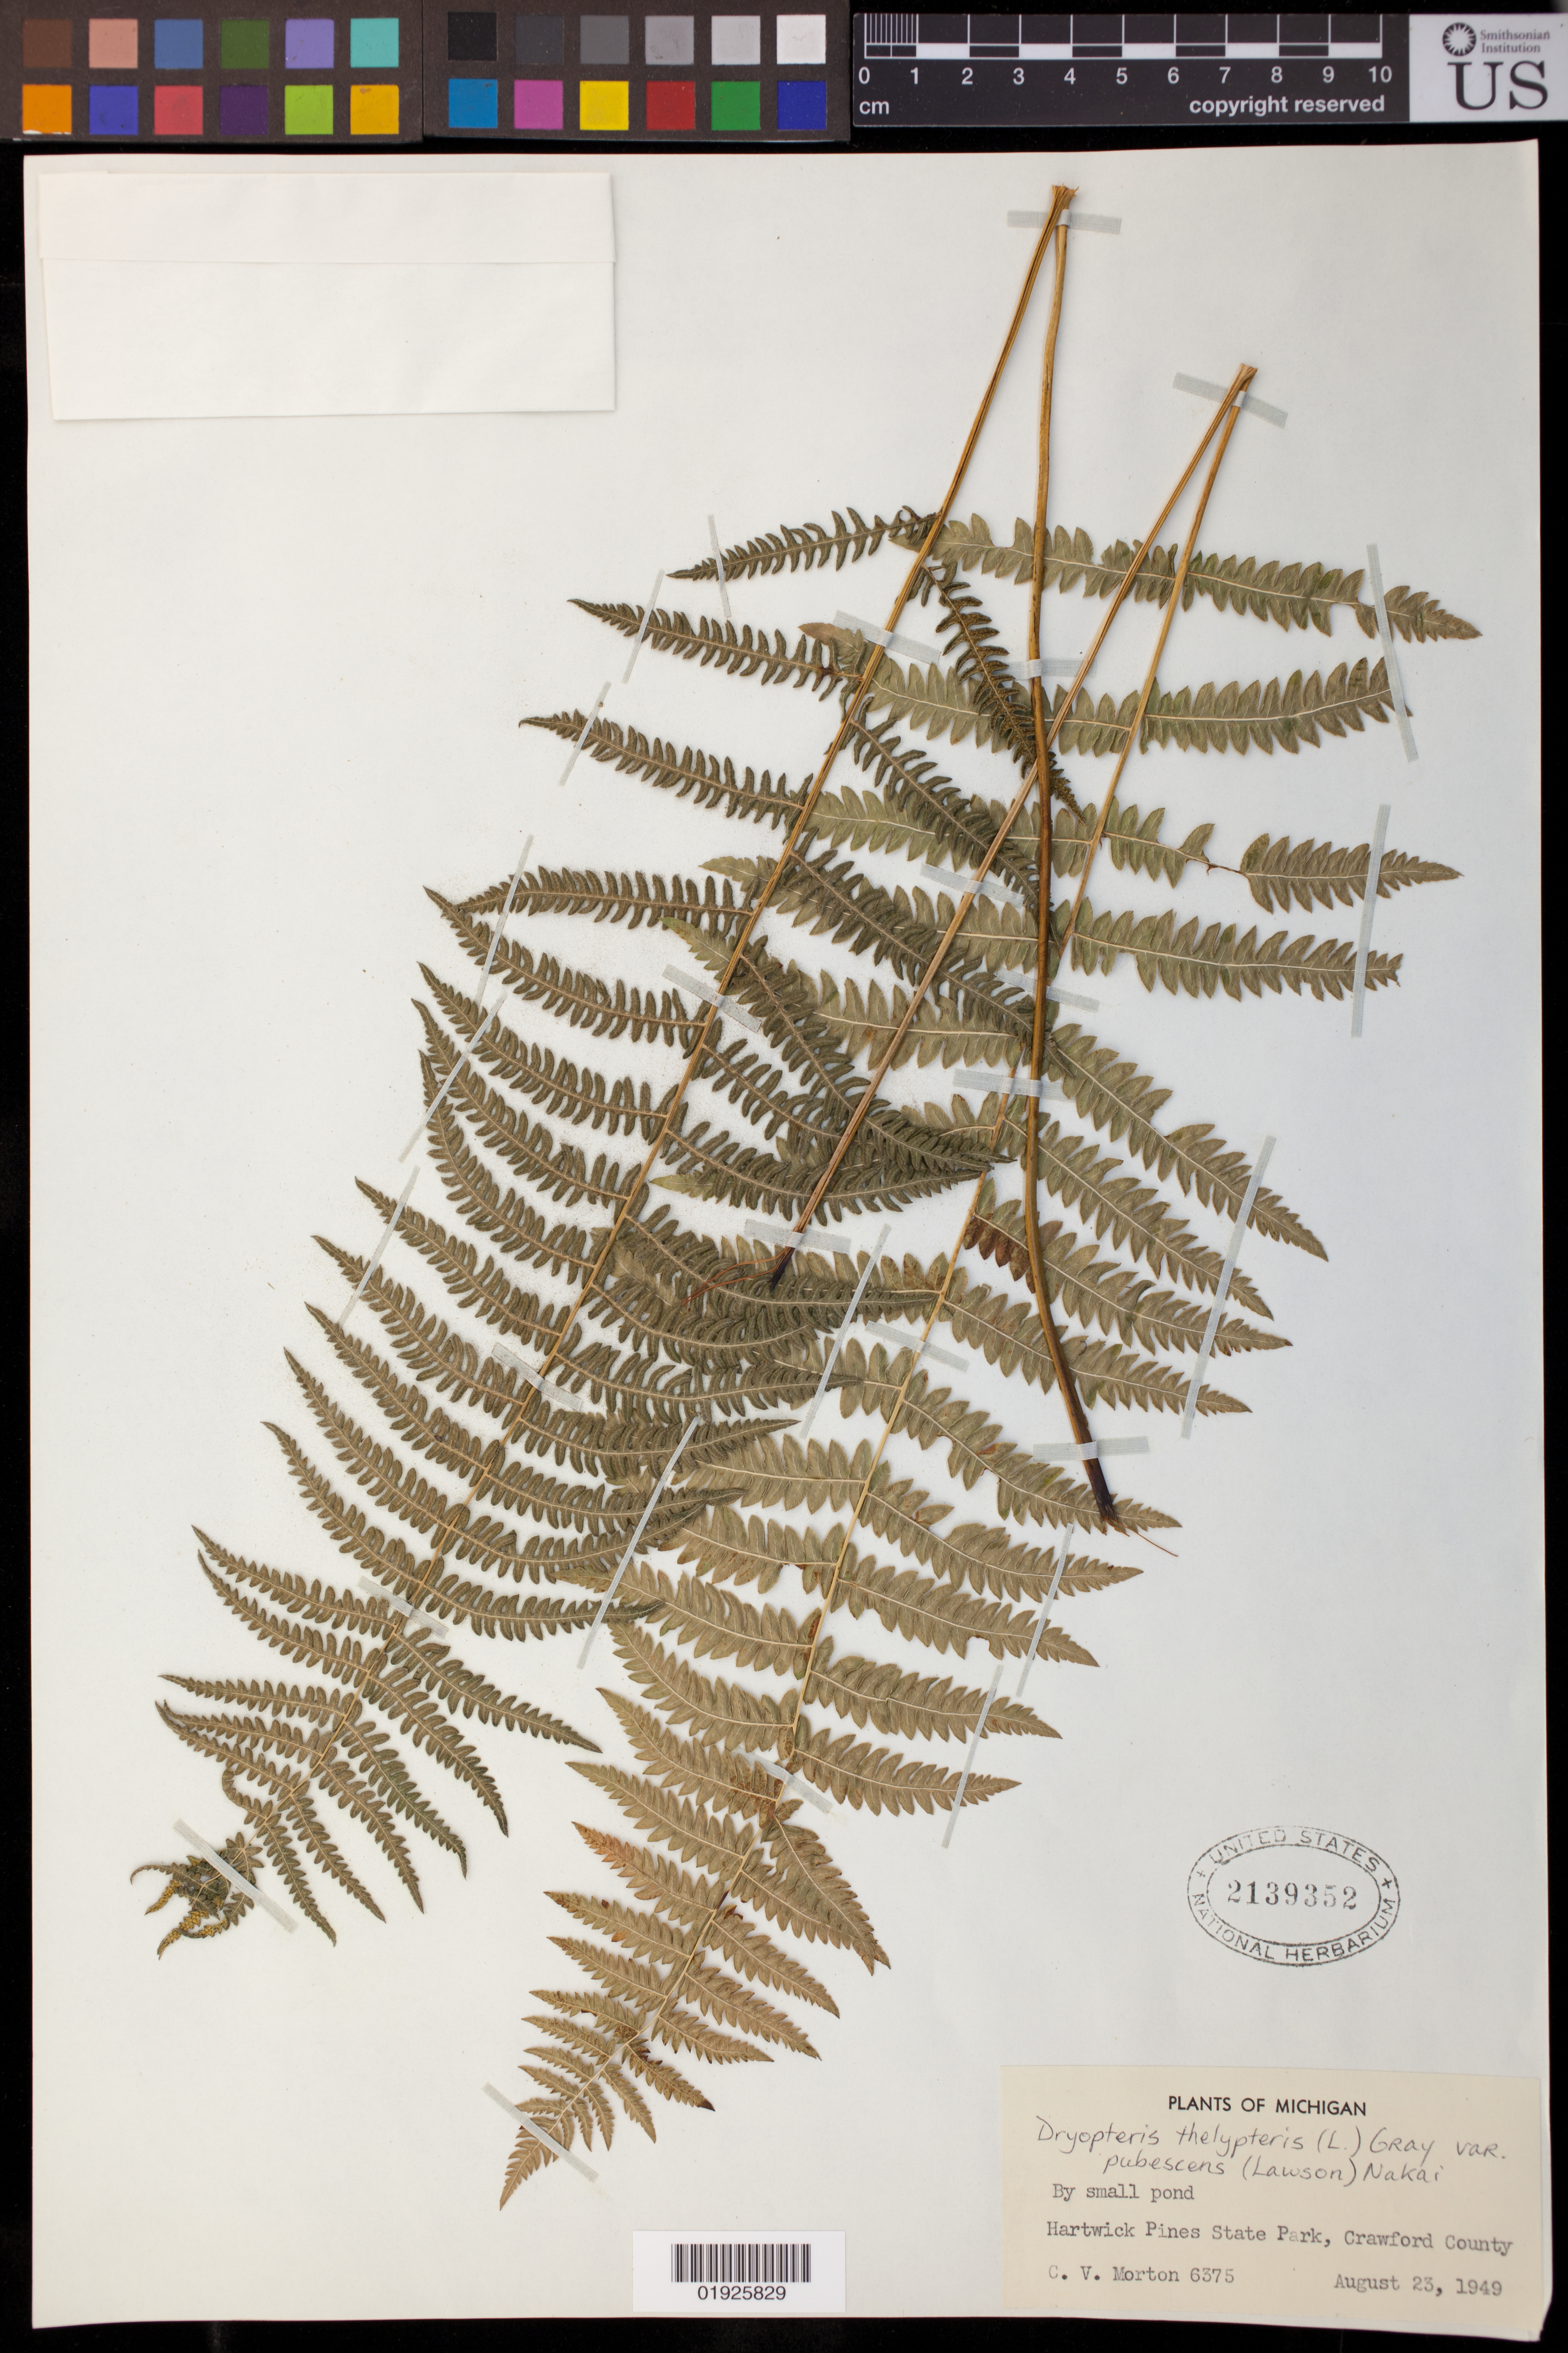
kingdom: Plantae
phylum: Tracheophyta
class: Polypodiopsida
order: Polypodiales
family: Thelypteridaceae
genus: Thelypteris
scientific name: Thelypteris palustris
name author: (Salisb.) Schott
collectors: C. V. Morton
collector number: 6375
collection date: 1949-08-23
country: United States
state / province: Michigan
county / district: Crawford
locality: Hartwick Pines State Park.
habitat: By small pond.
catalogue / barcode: US 2139352